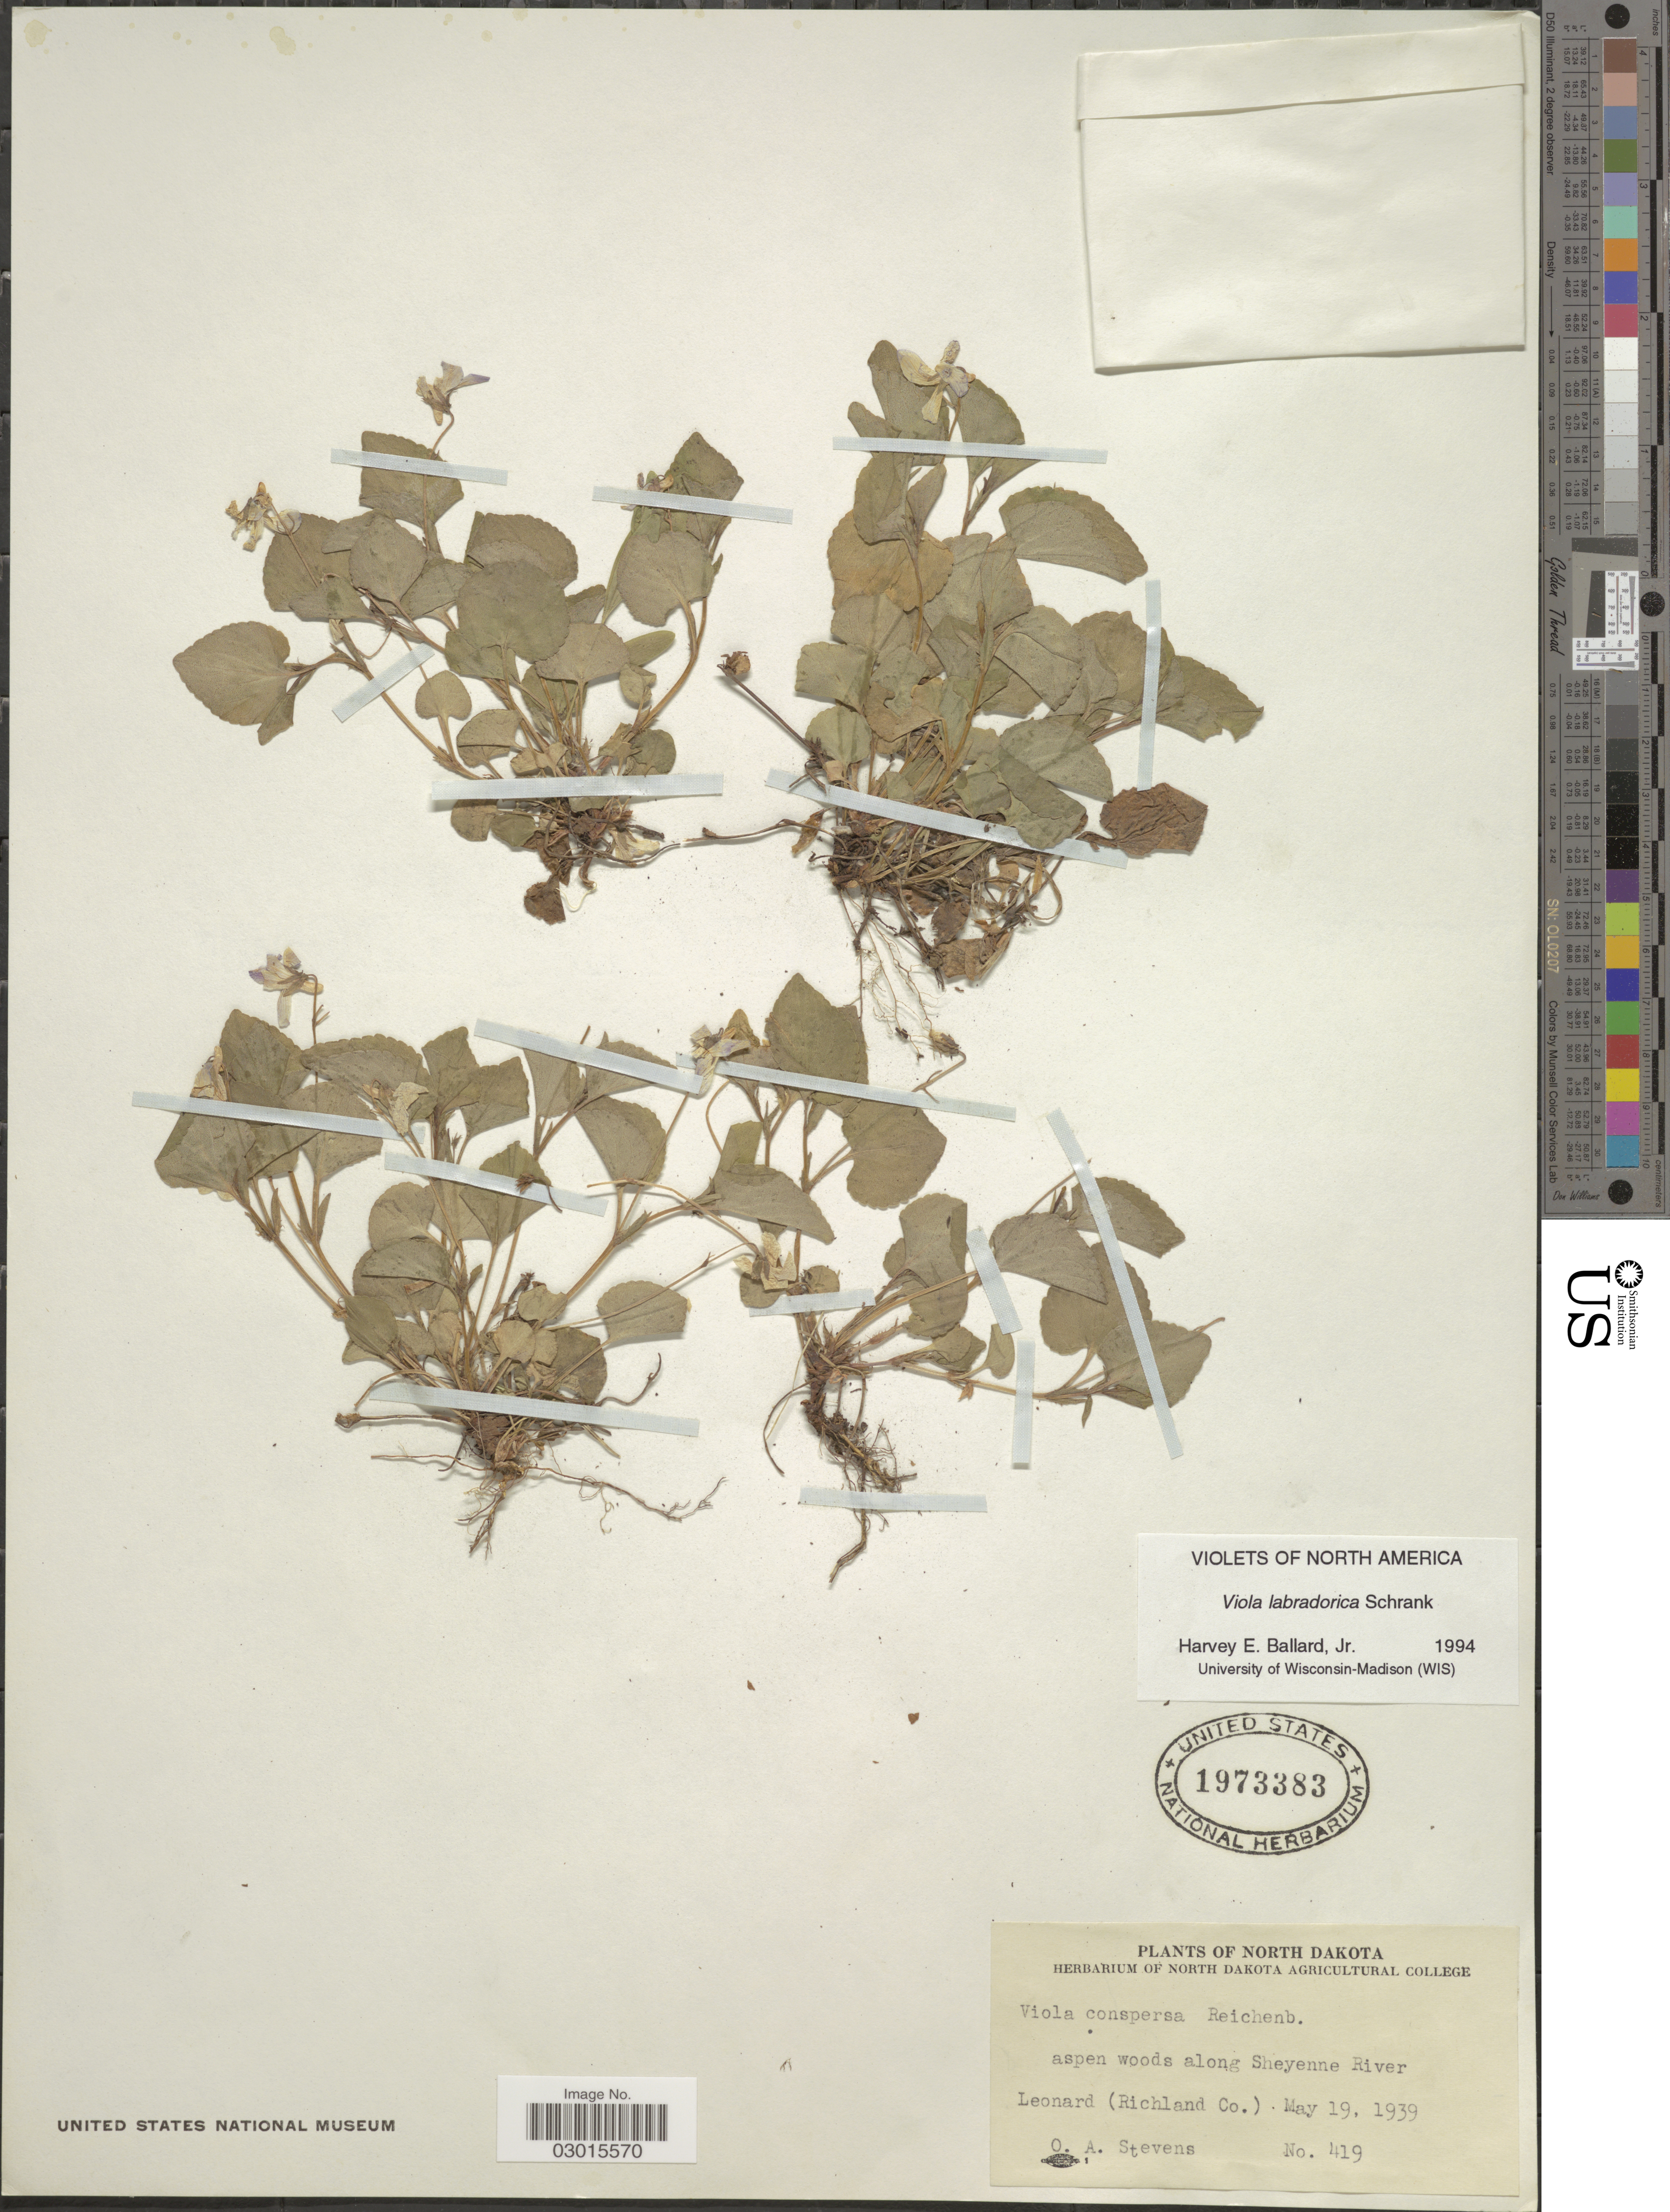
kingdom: Plantae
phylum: Tracheophyta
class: Magnoliopsida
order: Malpighiales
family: Violaceae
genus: Viola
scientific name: Viola labradorica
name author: Schrank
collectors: O. A. Stevens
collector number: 419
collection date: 1939-05-19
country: United States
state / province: North Dakota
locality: Aspen woods along Sheyenne River. Leonard (Richland Co.).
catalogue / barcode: US 1973383